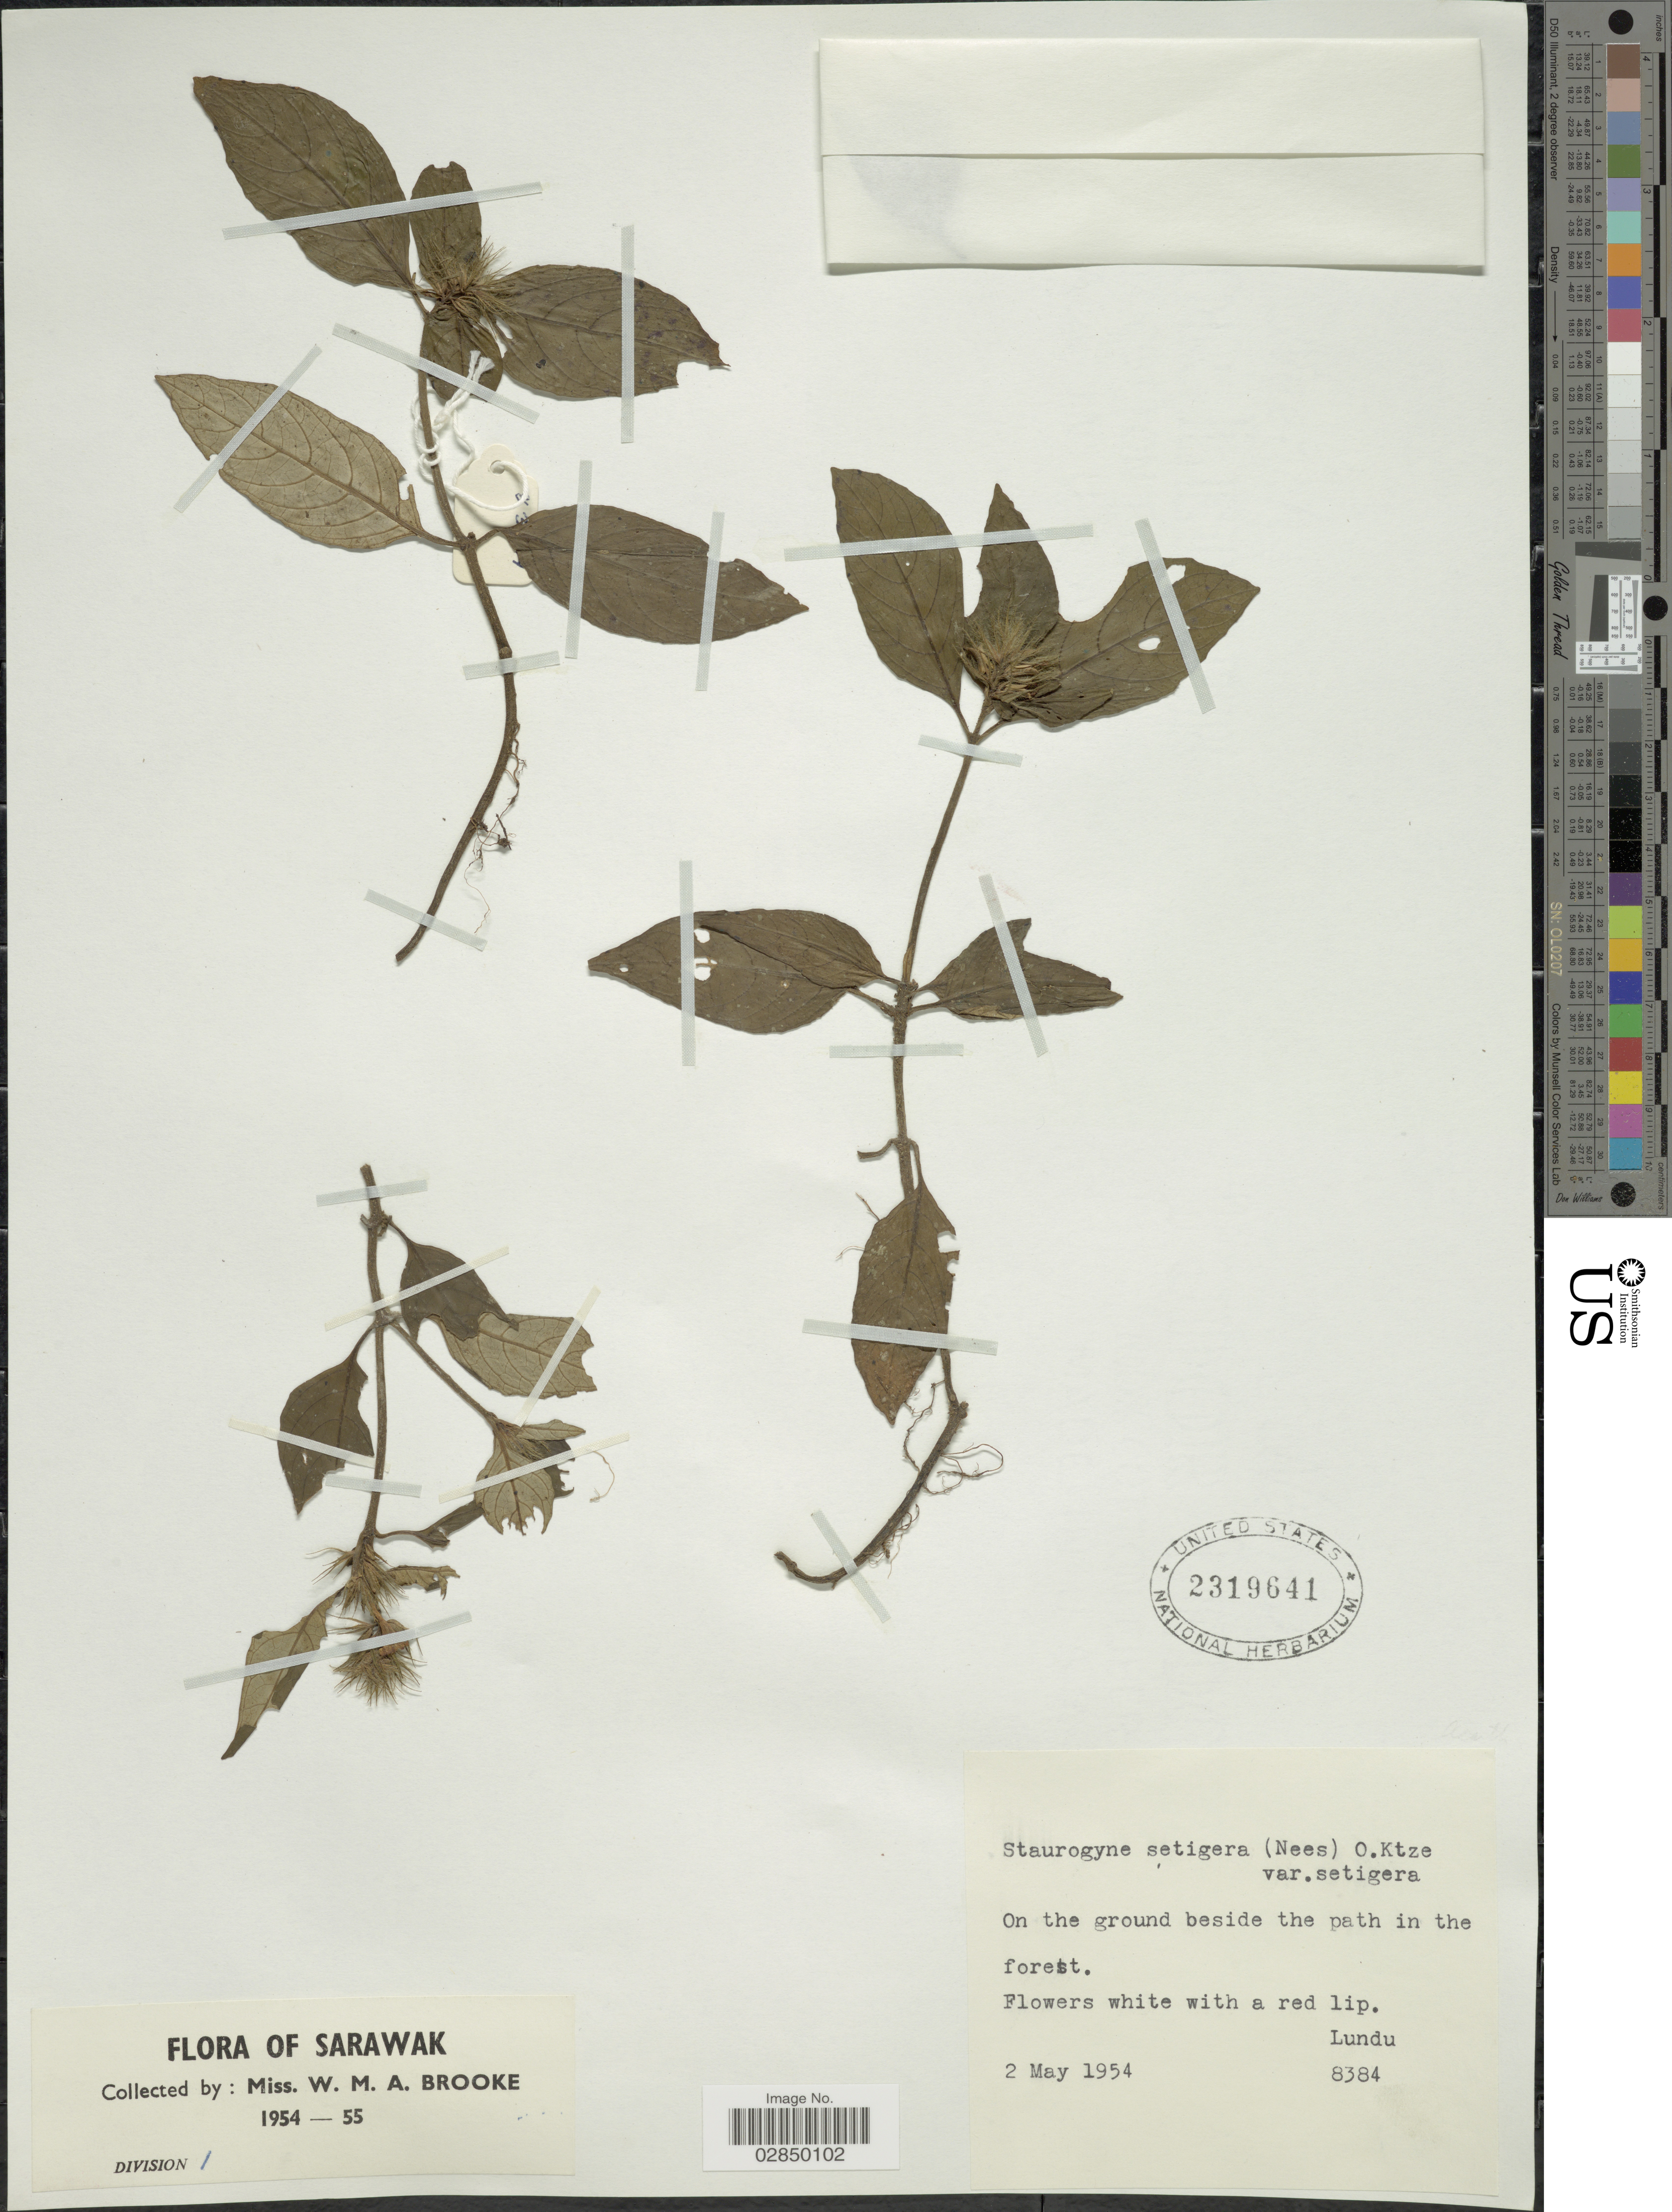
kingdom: Plantae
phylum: Tracheophyta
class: Magnoliopsida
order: Lamiales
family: Acanthaceae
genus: Staurogyne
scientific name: Staurogyne setigera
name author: Kuntze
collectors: W. Brooke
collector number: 8384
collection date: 1954-05-02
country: Malaysia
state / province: Sarawak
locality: Lundu.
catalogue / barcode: US 2319641